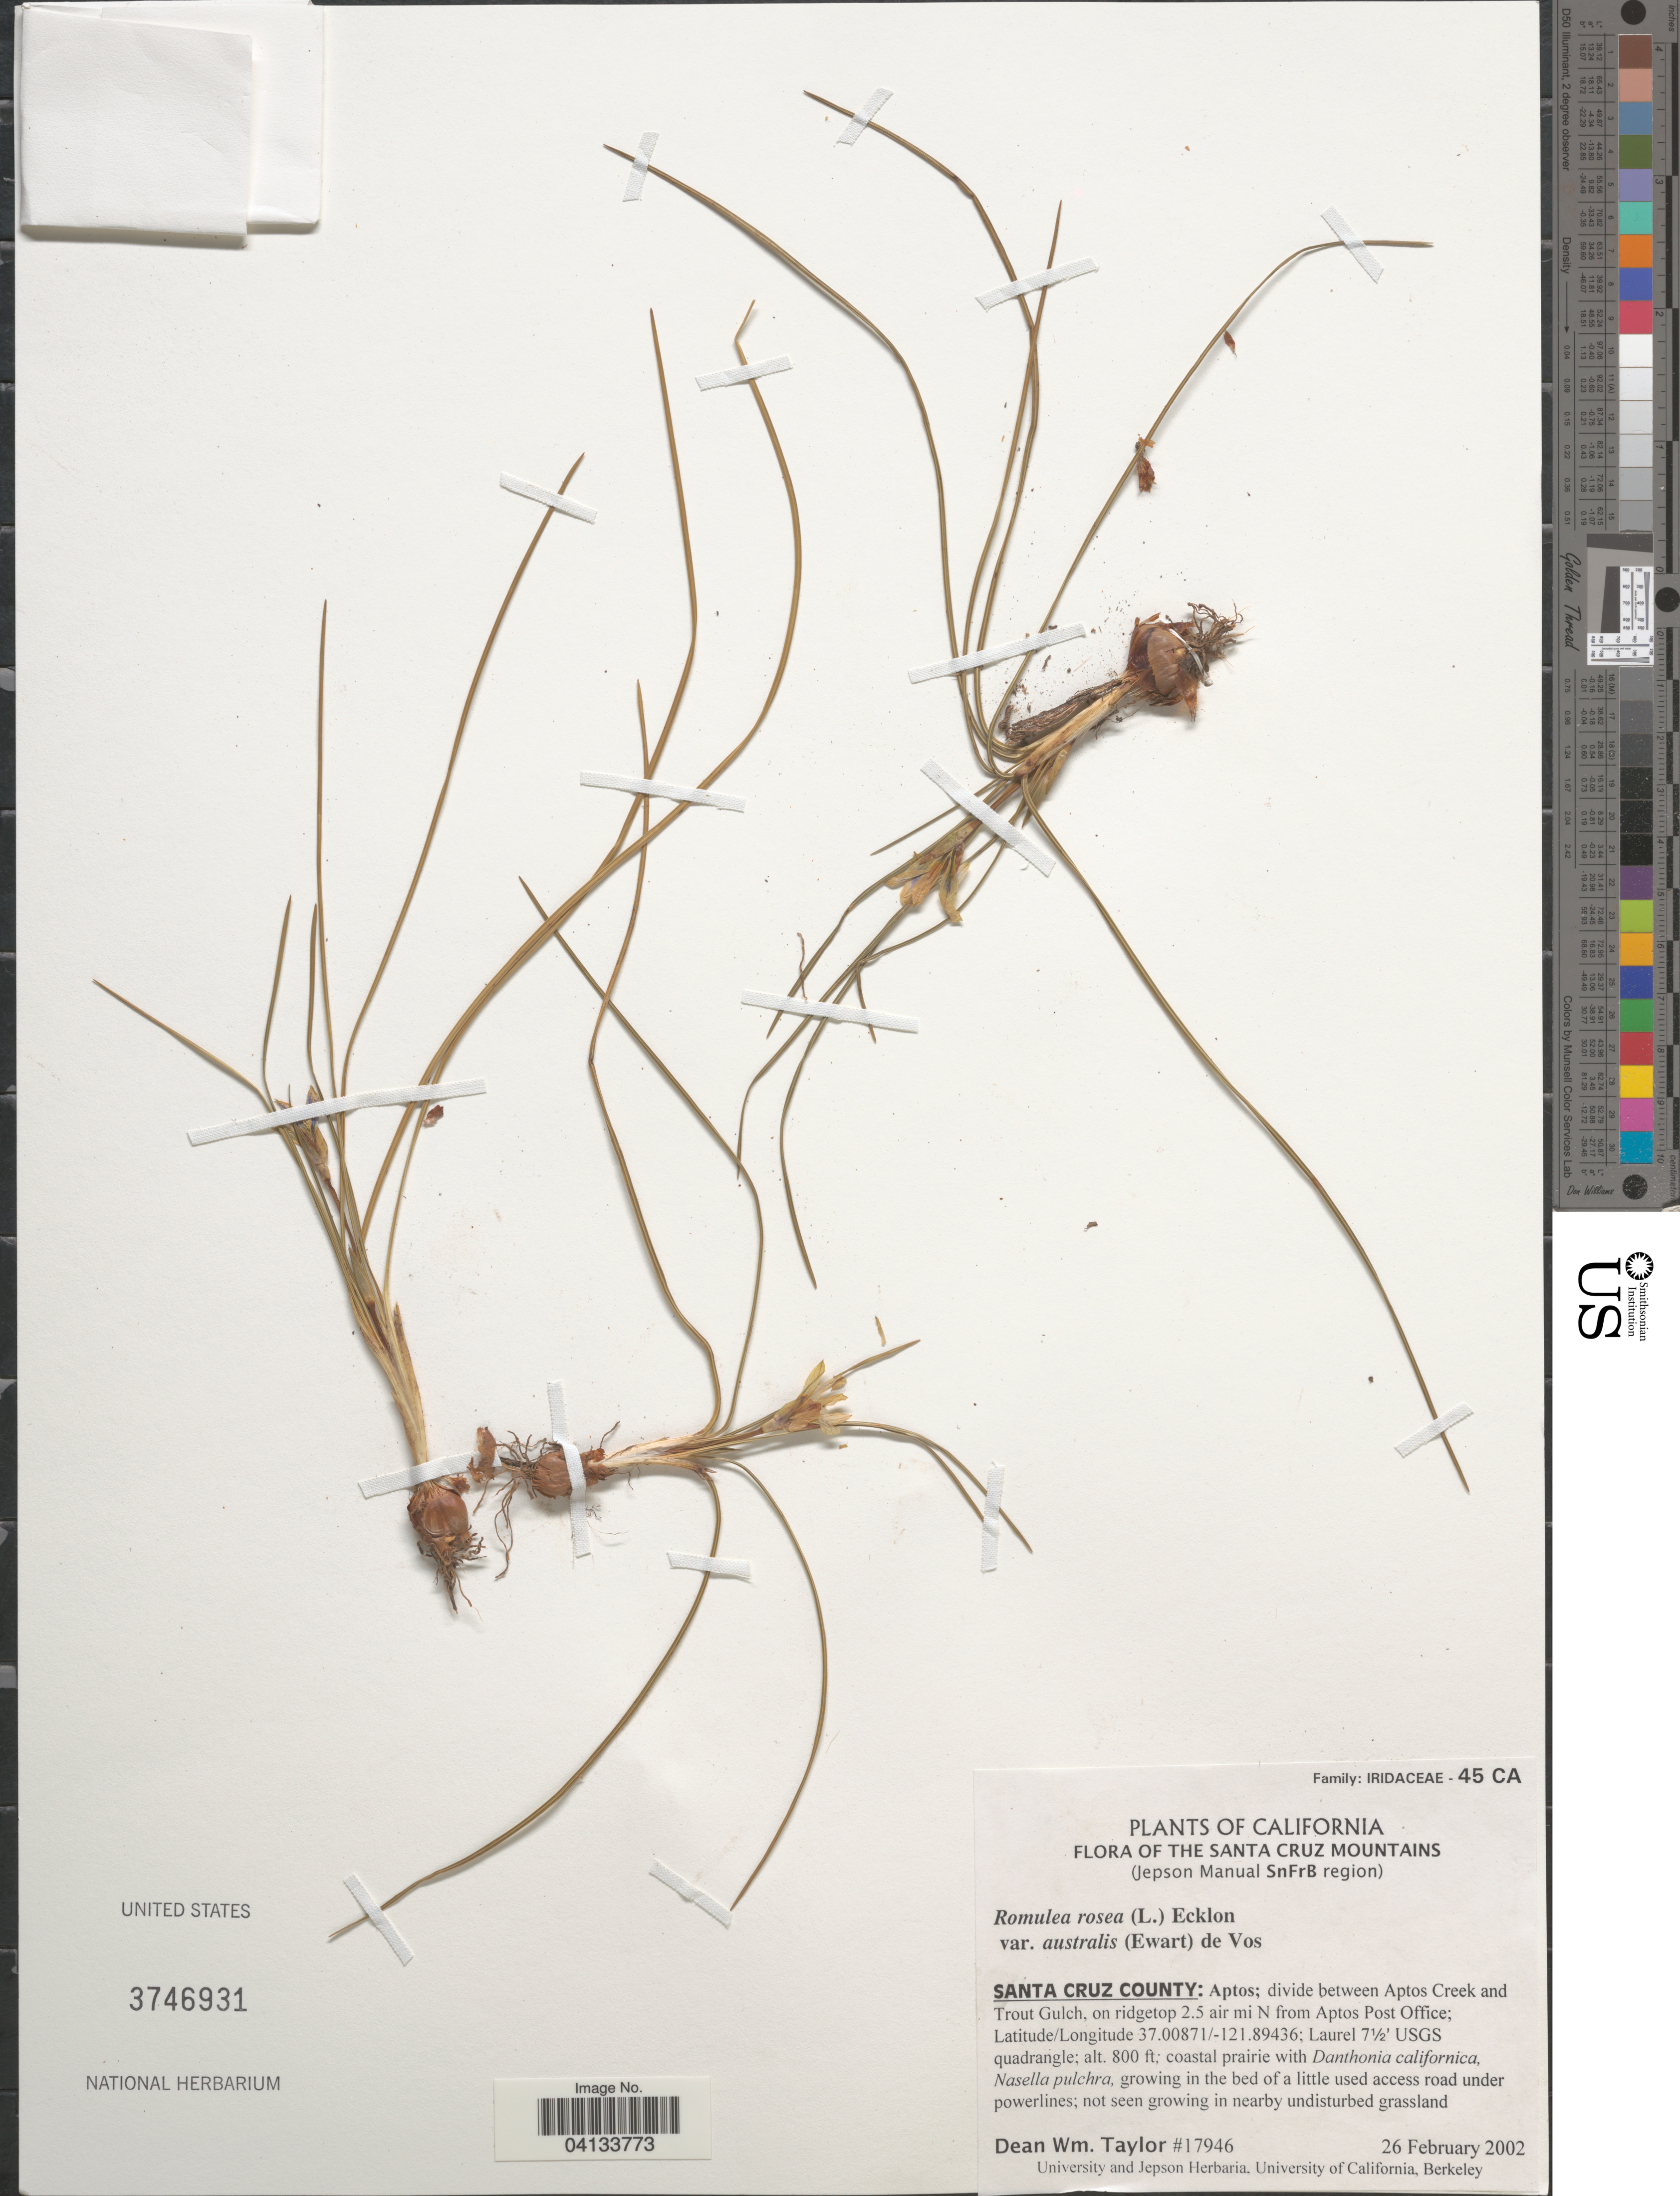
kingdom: Plantae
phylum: Tracheophyta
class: Liliopsida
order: Asparagales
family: Iridaceae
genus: Romulea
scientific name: Romulea rosea var. australis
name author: (Ewart) M.P. de Vos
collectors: D. W. Taylor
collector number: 17946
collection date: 2002-02-26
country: United States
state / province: California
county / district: Santa Cruz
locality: The Santa Cruz Mountains (Jepson Manual SnFrB region). Santa Cruz County: Aptos; divide between Aptos Creek and Trout Gulch, on ridgetop 2.5 air mi N from Aptos Post Office; Laurel 7½' USGS quadrangle.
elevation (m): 244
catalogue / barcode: US 3746931